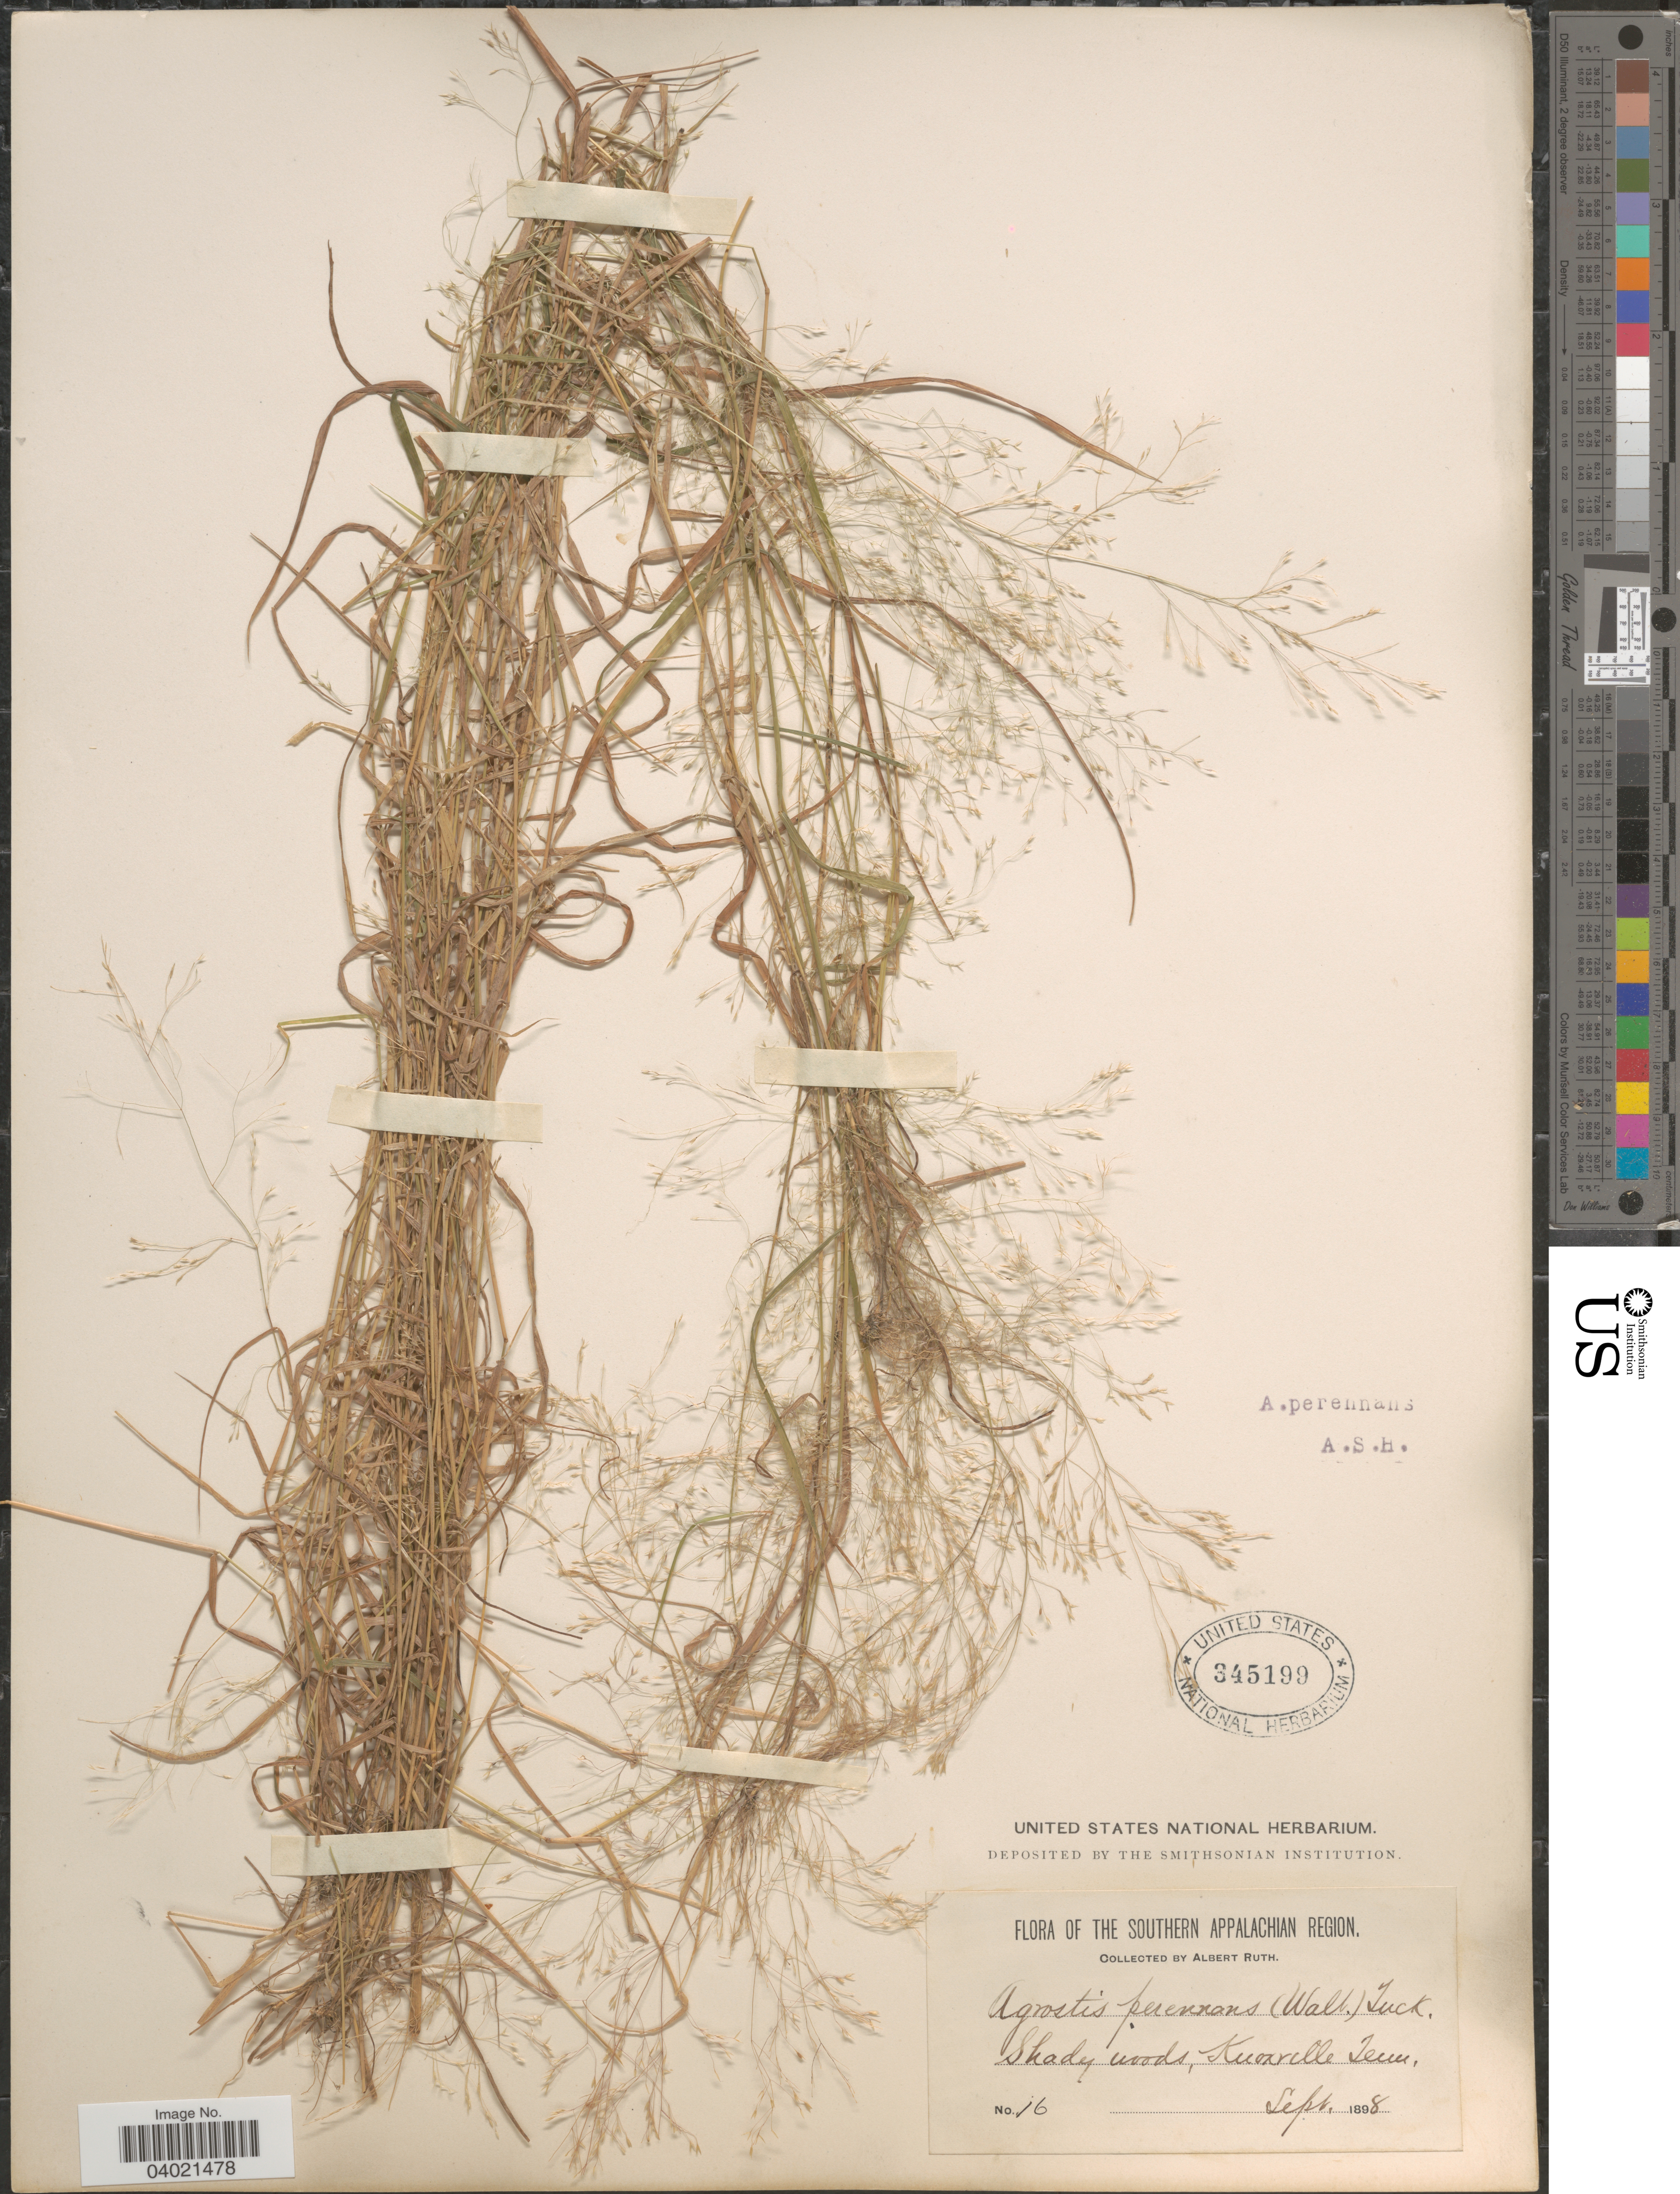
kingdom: Plantae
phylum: Tracheophyta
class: Liliopsida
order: Poales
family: Poaceae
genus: Agrostis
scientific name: Agrostis perennans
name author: (Walter) Tuck.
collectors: A. Ruth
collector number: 16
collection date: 1898-09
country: United States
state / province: Tennessee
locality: The Southern Appalachian Region. Shady woods, Knoxville.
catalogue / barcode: US 345199